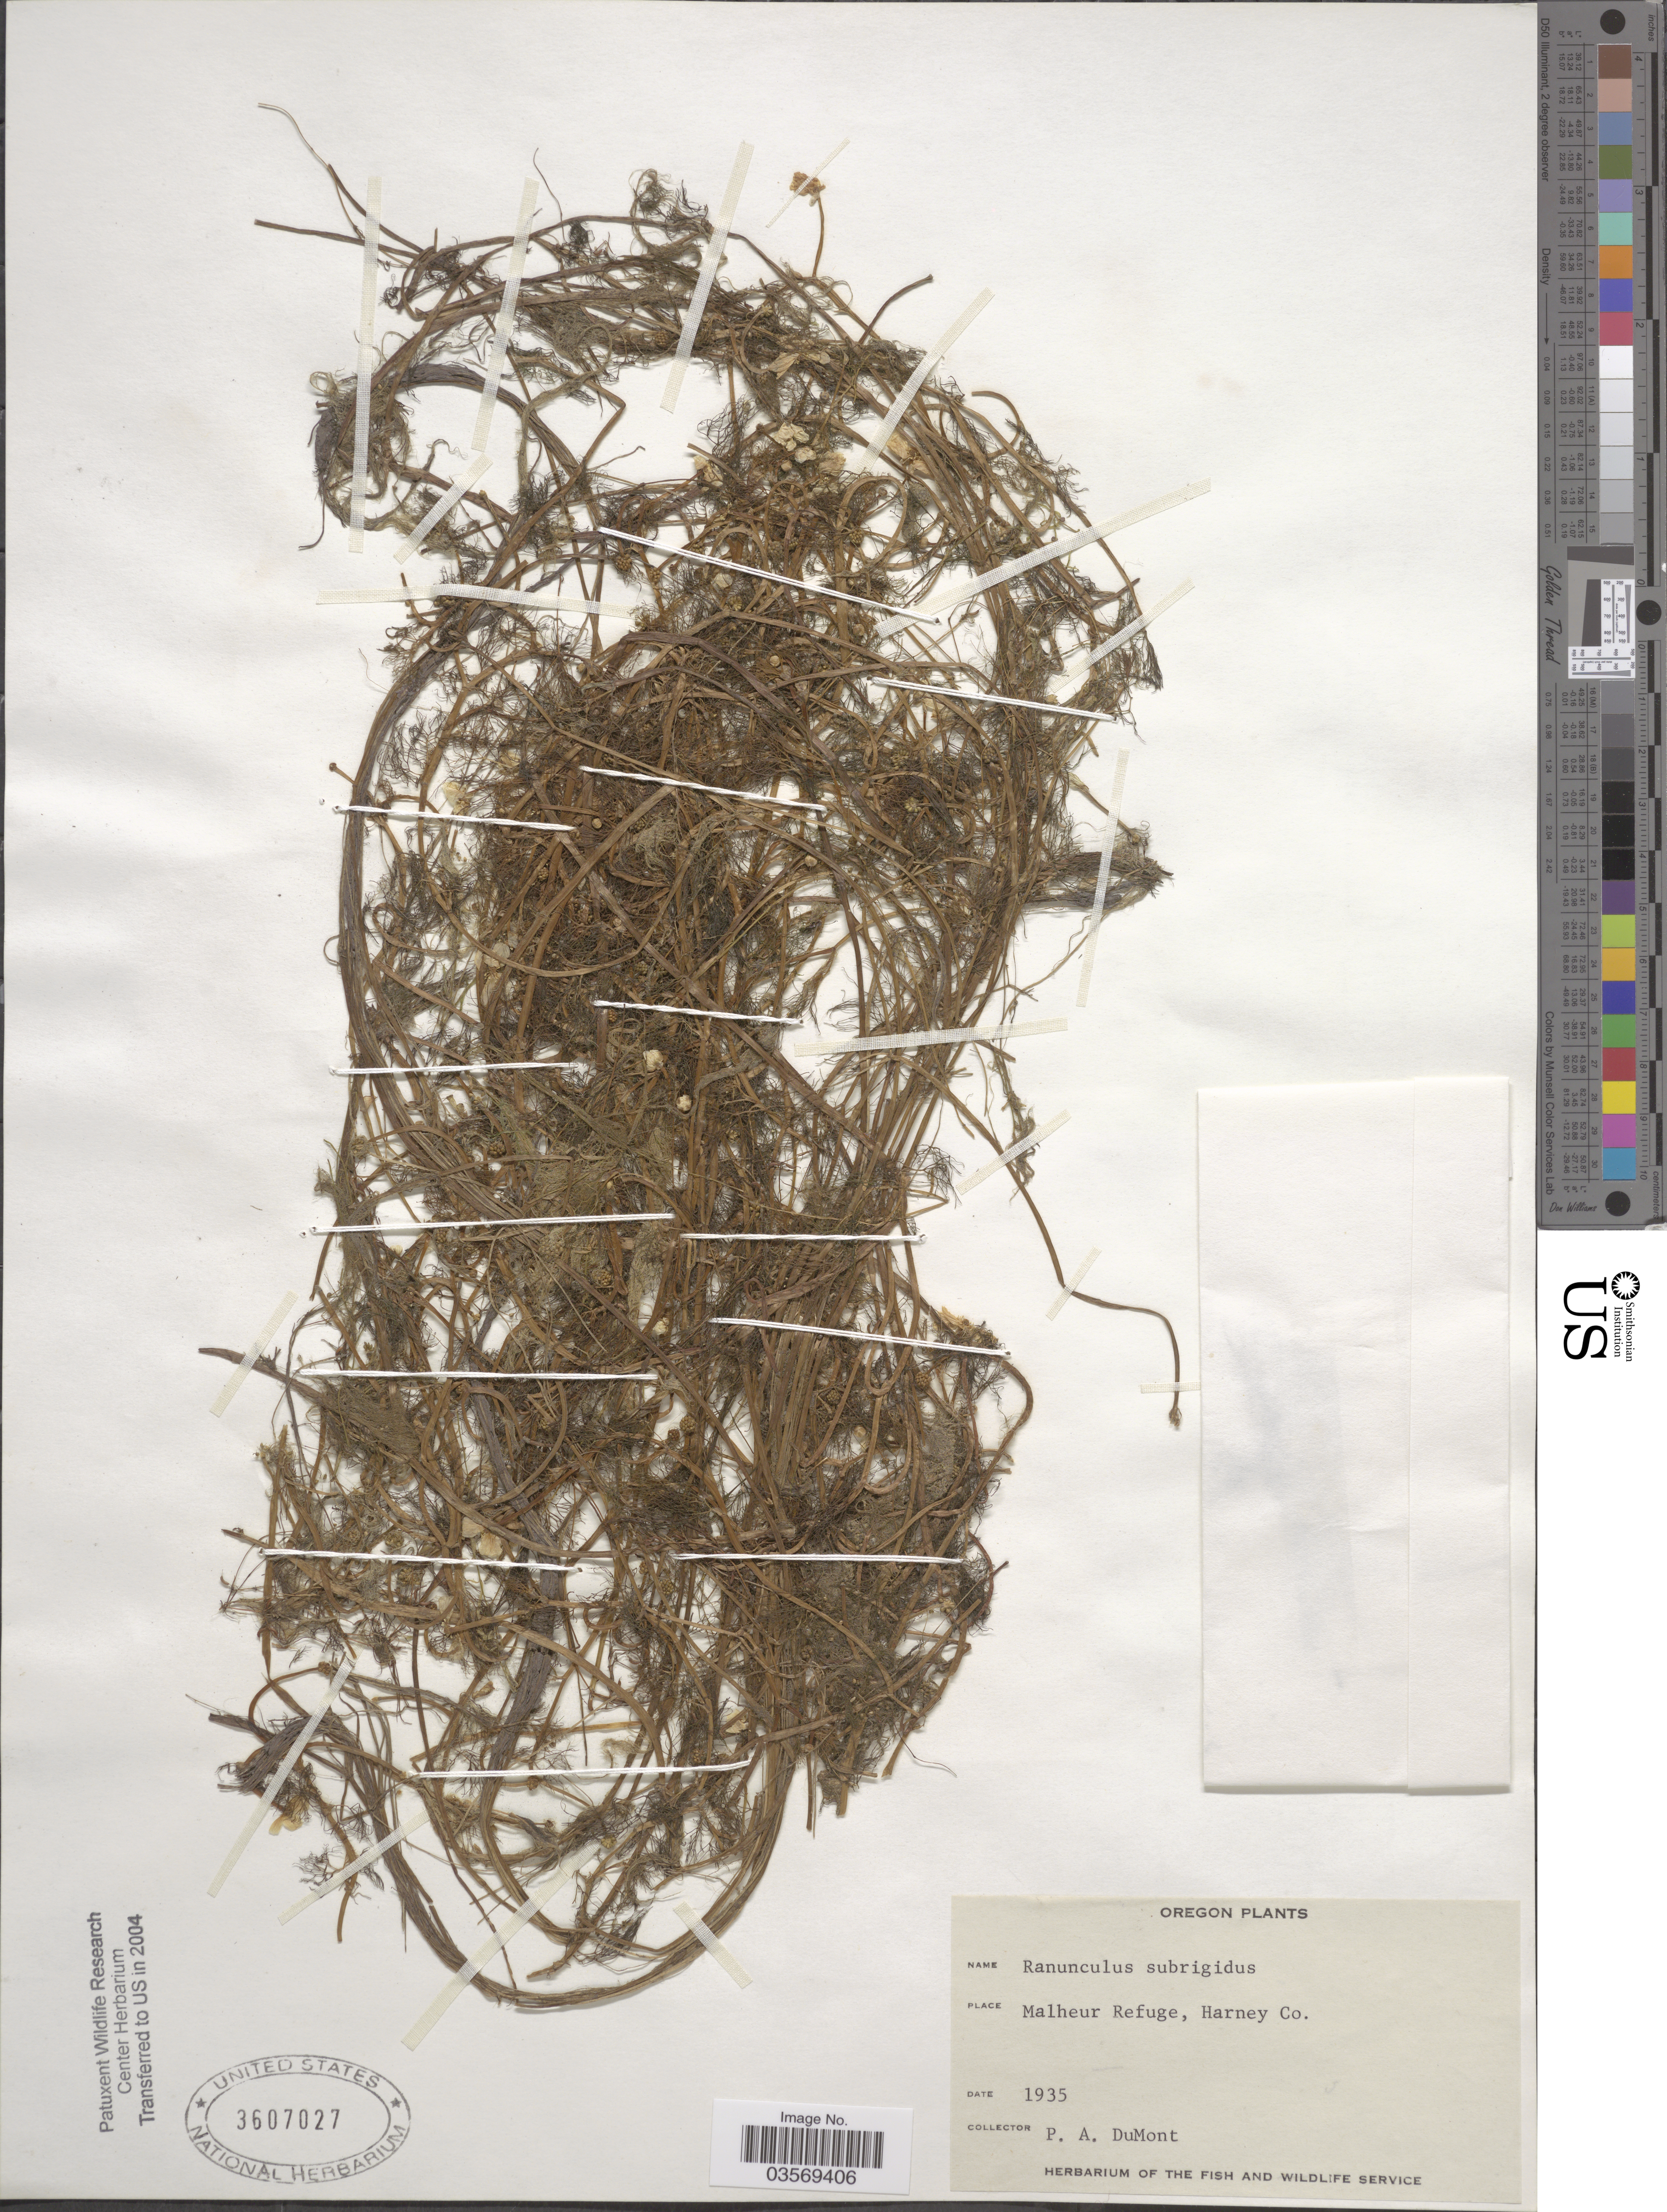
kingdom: Plantae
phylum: Tracheophyta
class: Magnoliopsida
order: Ranunculales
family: Ranunculaceae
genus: Ranunculus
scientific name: Ranunculus subrigidus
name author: W.B. Drew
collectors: P. Dumont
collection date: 1935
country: United States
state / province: Oregon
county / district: Harney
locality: Malheur Refuge. Harney Co.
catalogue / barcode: US 3607027